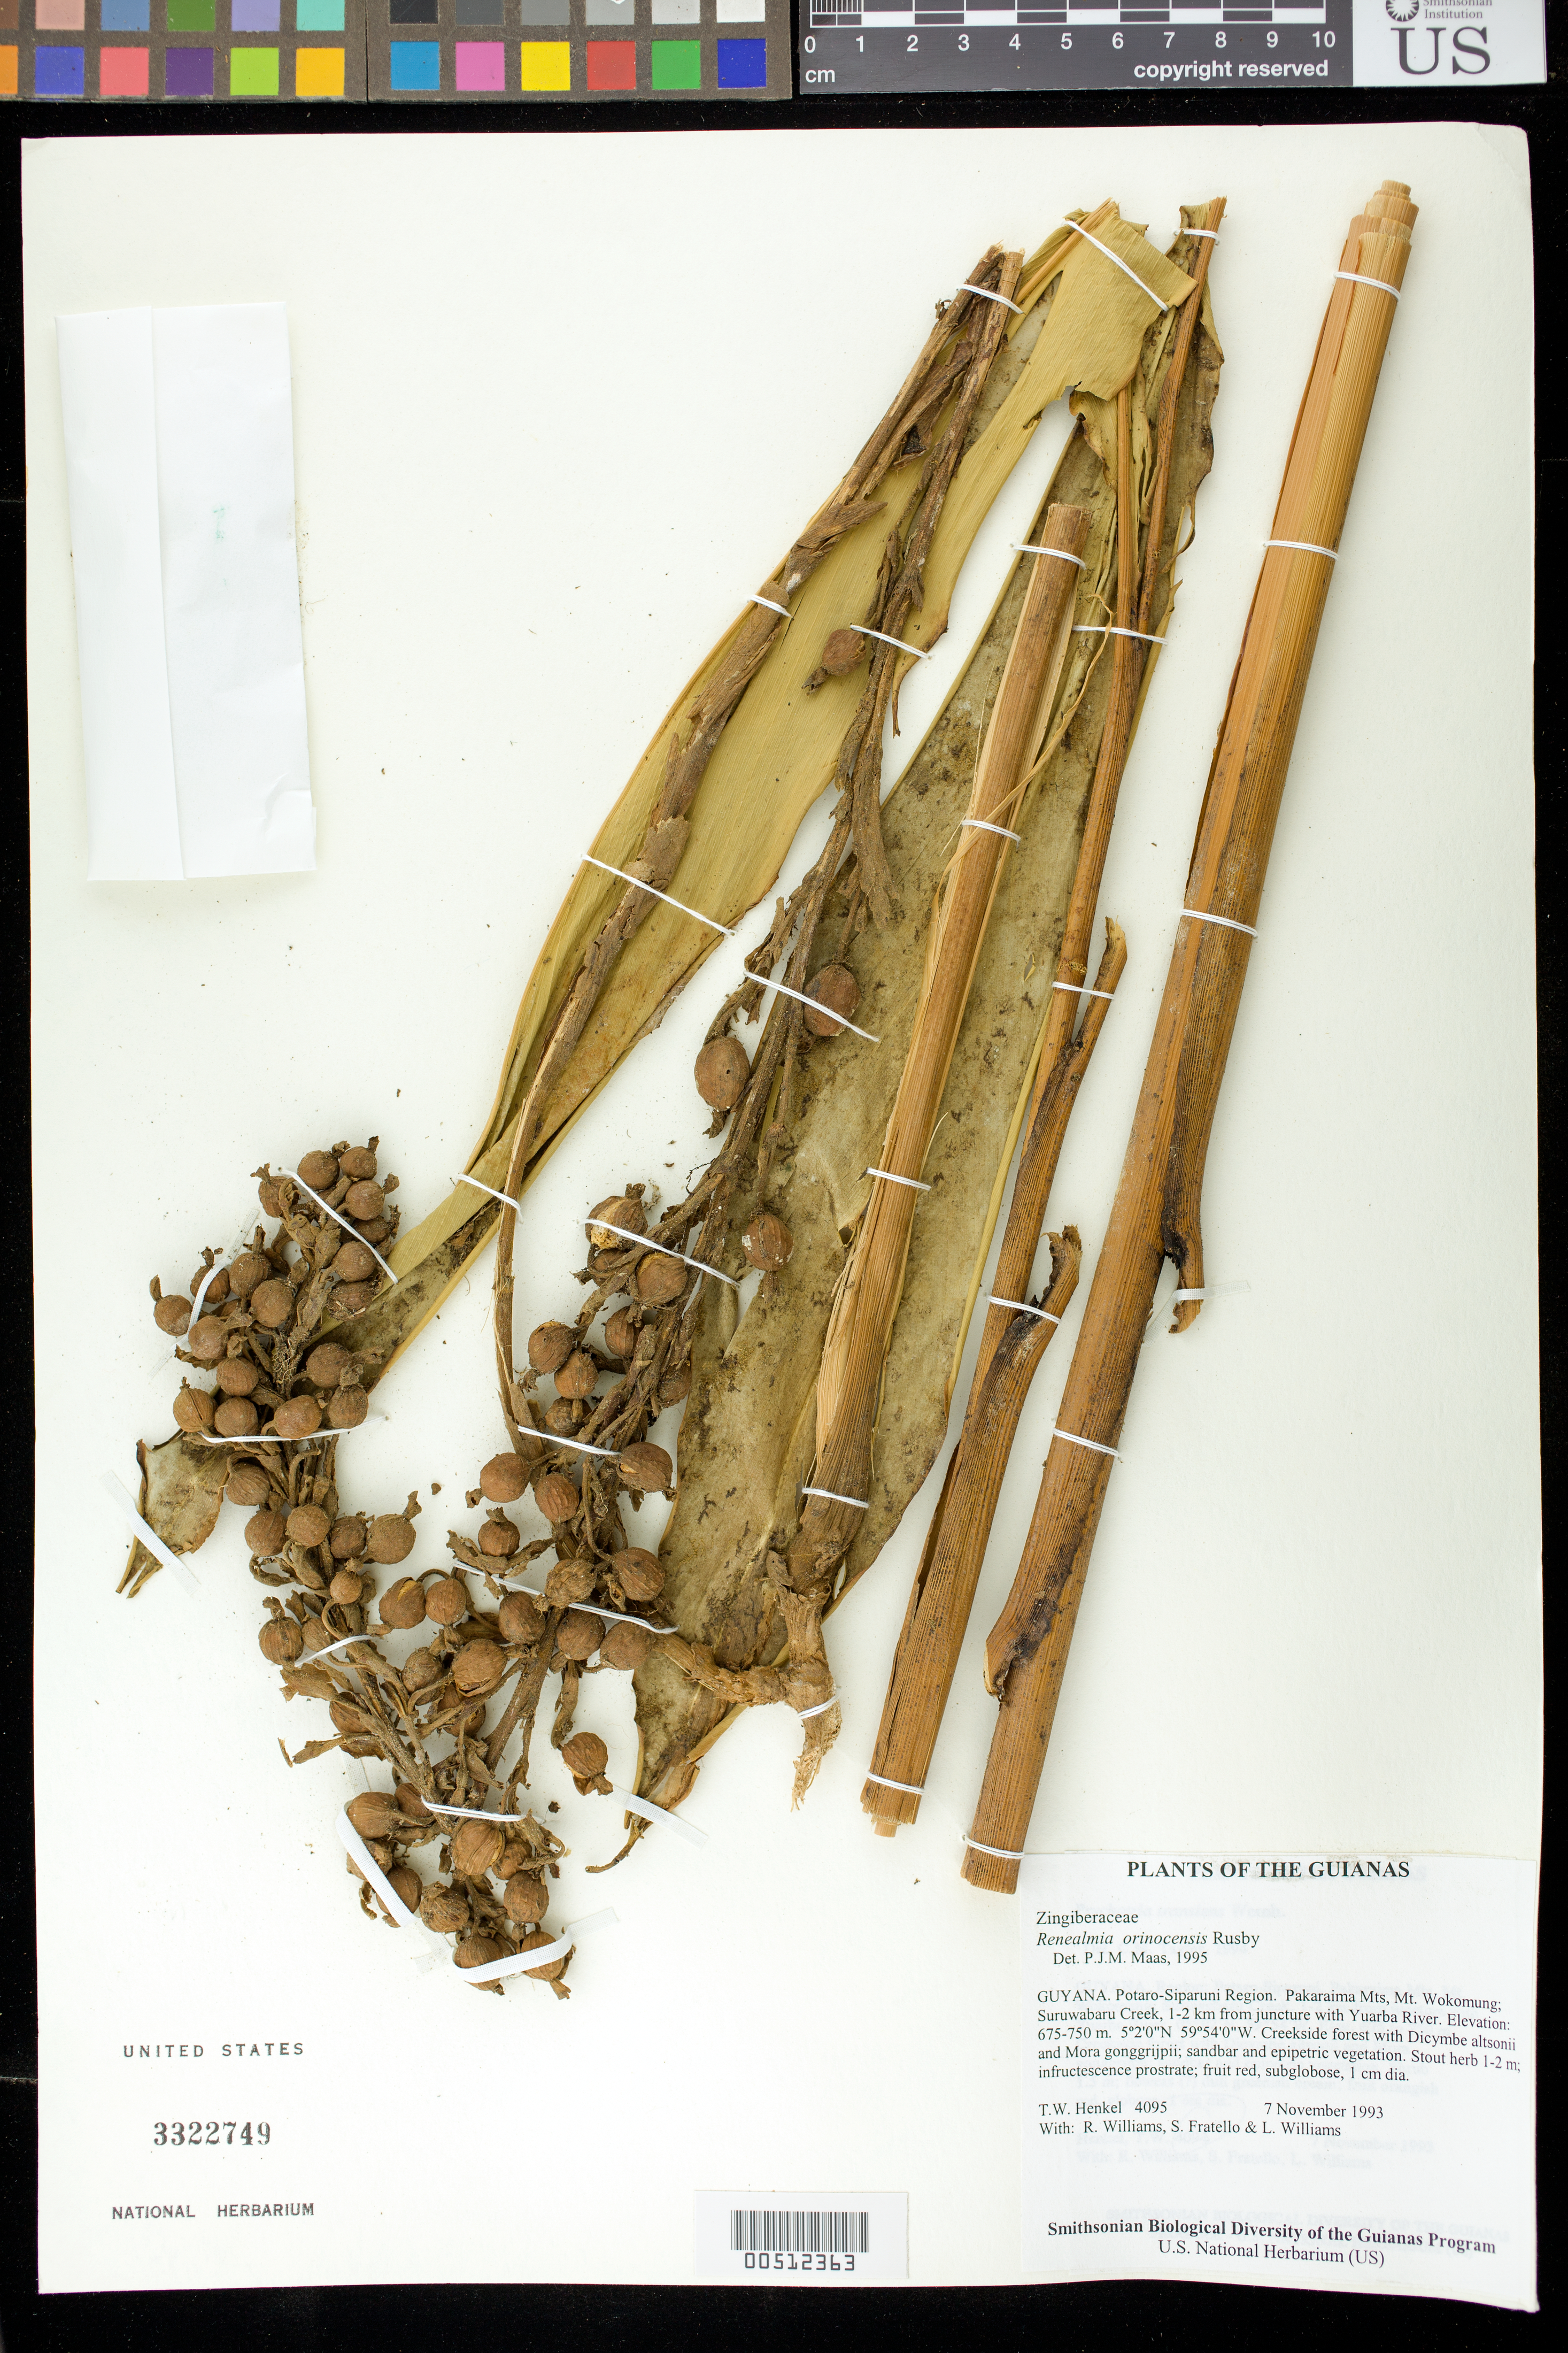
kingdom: Plantae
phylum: Tracheophyta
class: Liliopsida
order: Zingiberales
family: Zingiberaceae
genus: Renealmia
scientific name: Renealmia orinocensis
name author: Rusby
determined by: Maas, Paul J. M.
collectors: T. Henkel, R. Williams, S. Fratello & L. Williams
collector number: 4095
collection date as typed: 7 November 1993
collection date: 1993-11-07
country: Guyana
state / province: Potaro-Siparuni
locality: Pakaraima Mts, Mt. Wokomung; Suruwabaru Creek, 1-2 km from juncture with Yuarba River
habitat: Creekside forest with Dicymbe altsonii and Mora gonggrijpii; sandbar and epipetric vegetation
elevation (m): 675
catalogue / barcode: US 3322749